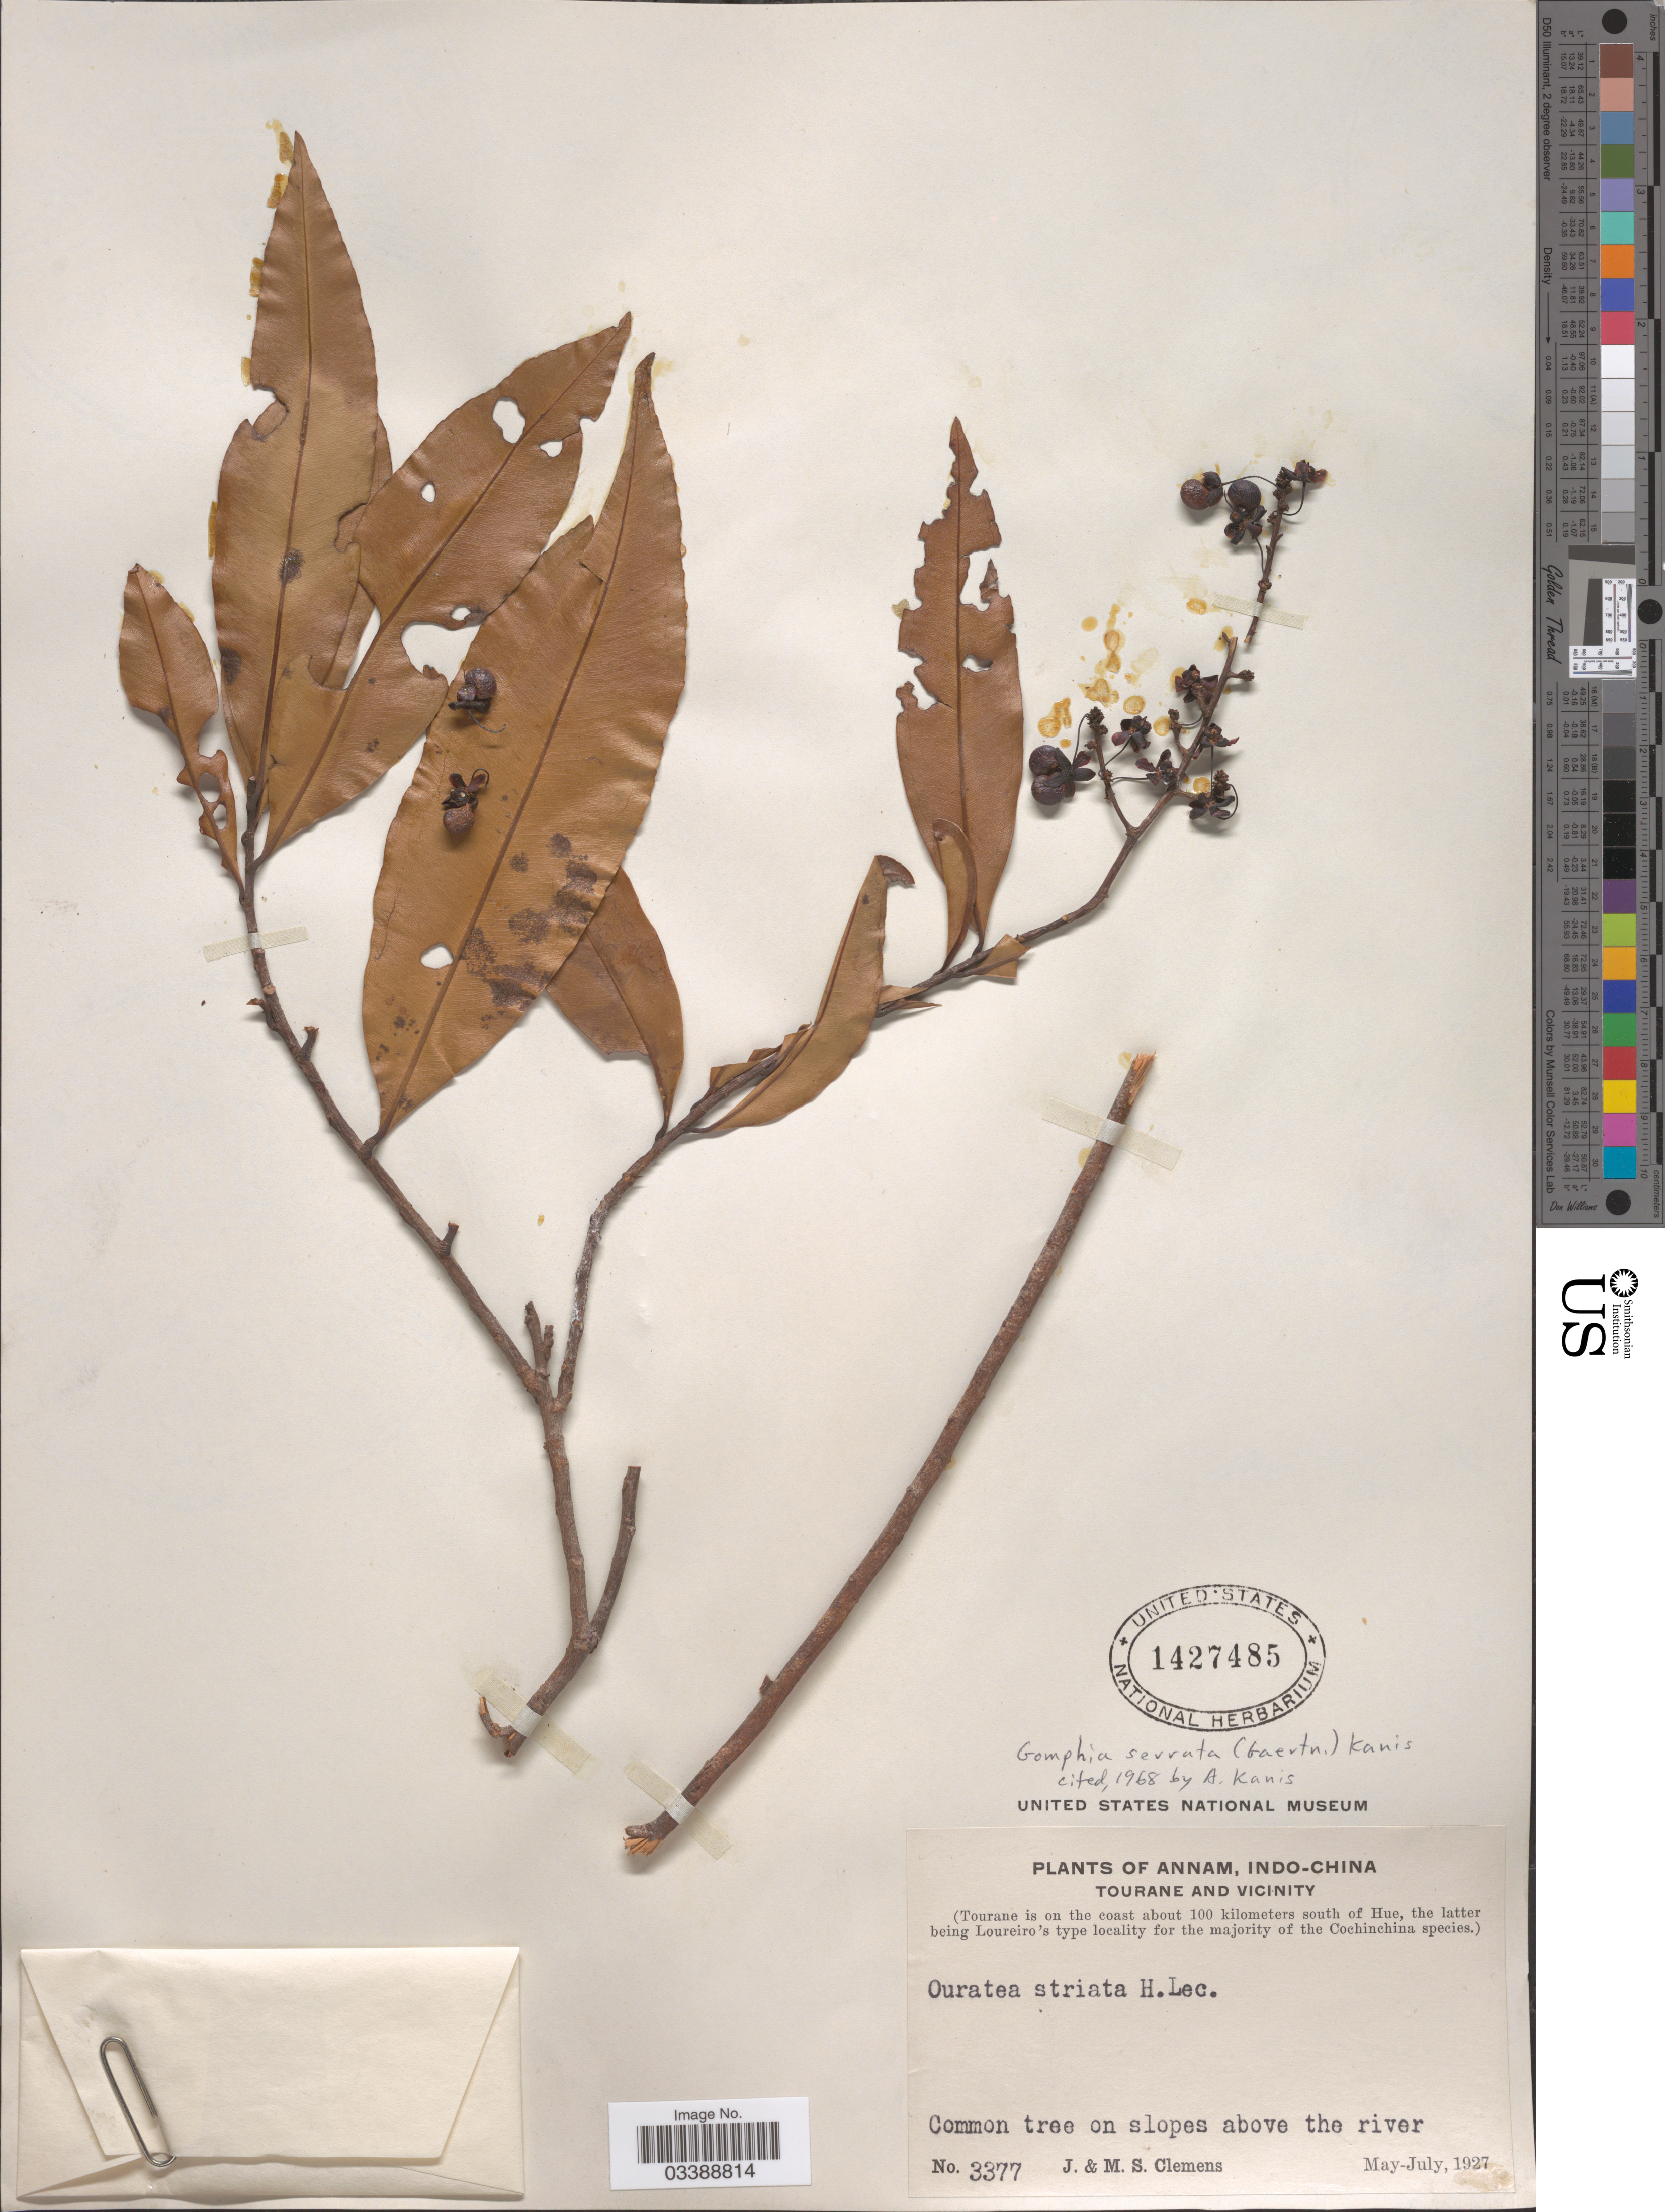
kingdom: Plantae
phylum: Tracheophyta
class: Magnoliopsida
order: Malpighiales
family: Ochnaceae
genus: Campylospermum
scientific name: Campylospermum serratum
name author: (Gaertn.) Bittrich & M.C.E. Amaral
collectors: J. Clemens & M. S. Clemens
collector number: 3377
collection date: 1927-05/1927-07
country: Vietnam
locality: Annam, Indo-China. Tourane and vicinity. Tourane is on the coast about 100 kilometers south of Hue. On slopes above the river.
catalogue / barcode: US 1427485